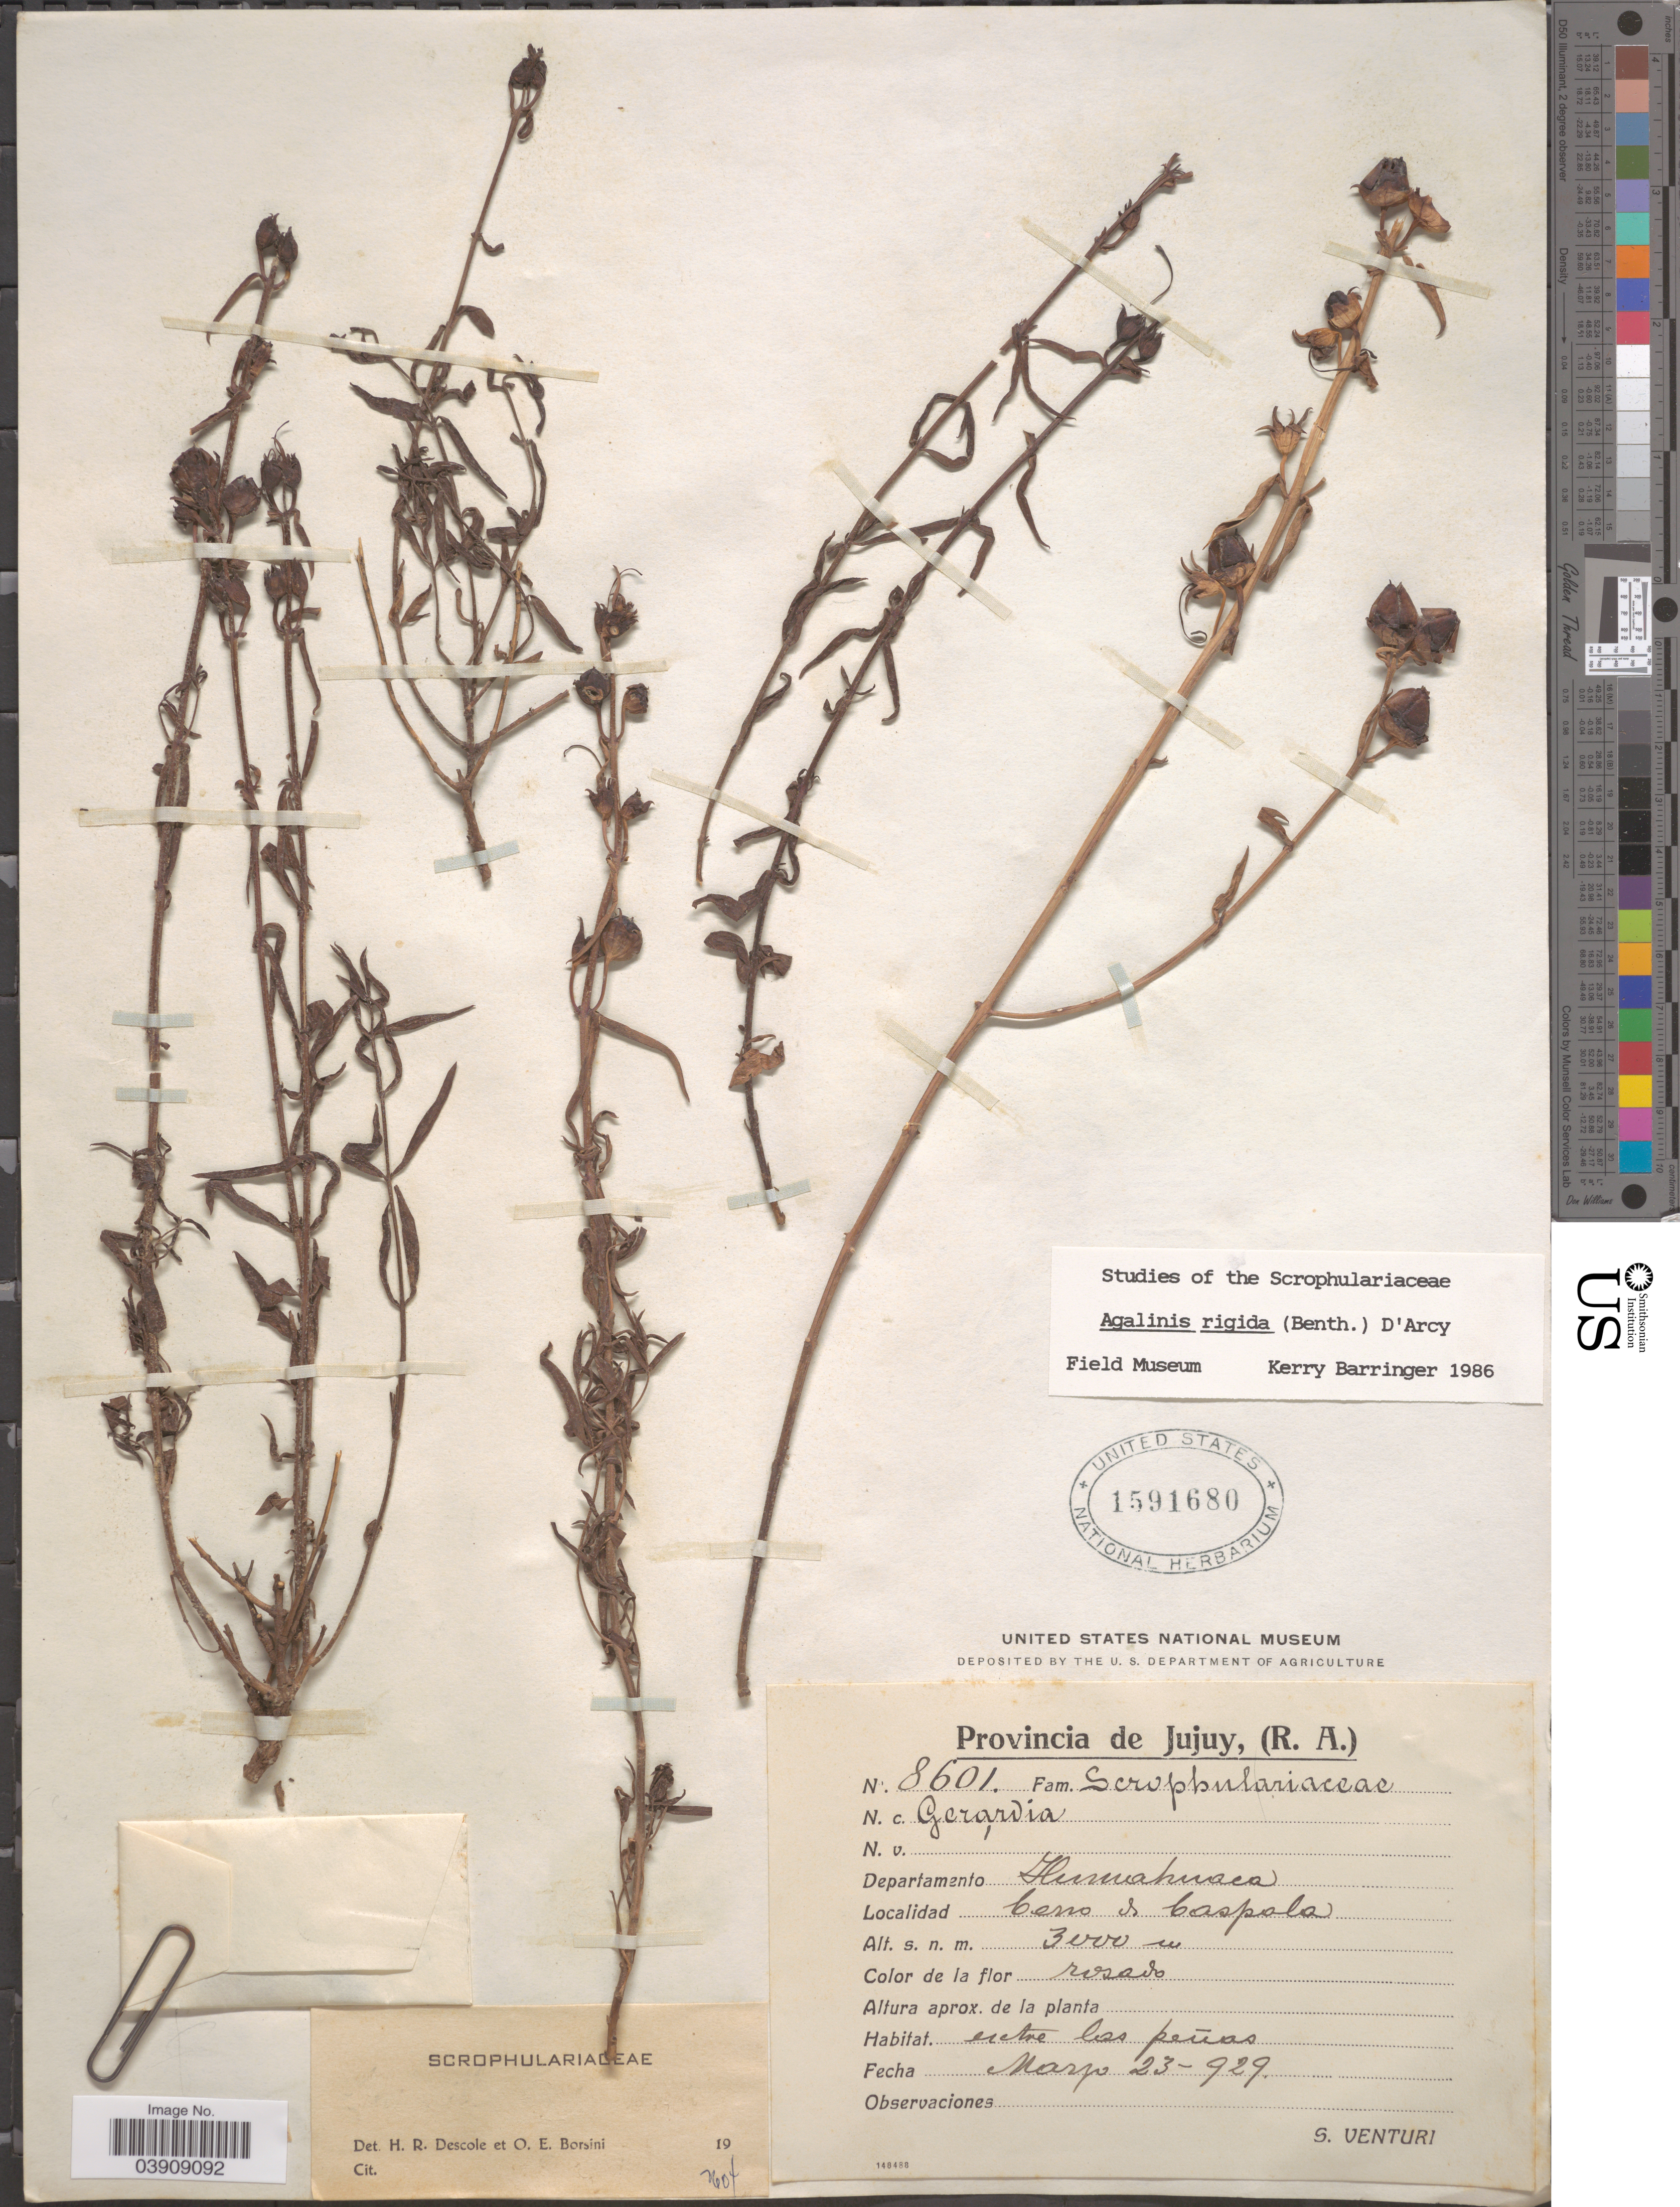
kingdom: Plantae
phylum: Tracheophyta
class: Magnoliopsida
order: Lamiales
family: Orobanchaceae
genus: Agalinis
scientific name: Agalinis rigida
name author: (Gillies ex Benth.) D'Arcy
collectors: S. Venturi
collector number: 8601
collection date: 1929-03-23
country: Argentina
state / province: Jujuy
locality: Departamento Humahuaca. Cerro de Caspala.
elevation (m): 3000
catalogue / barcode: US 1591680